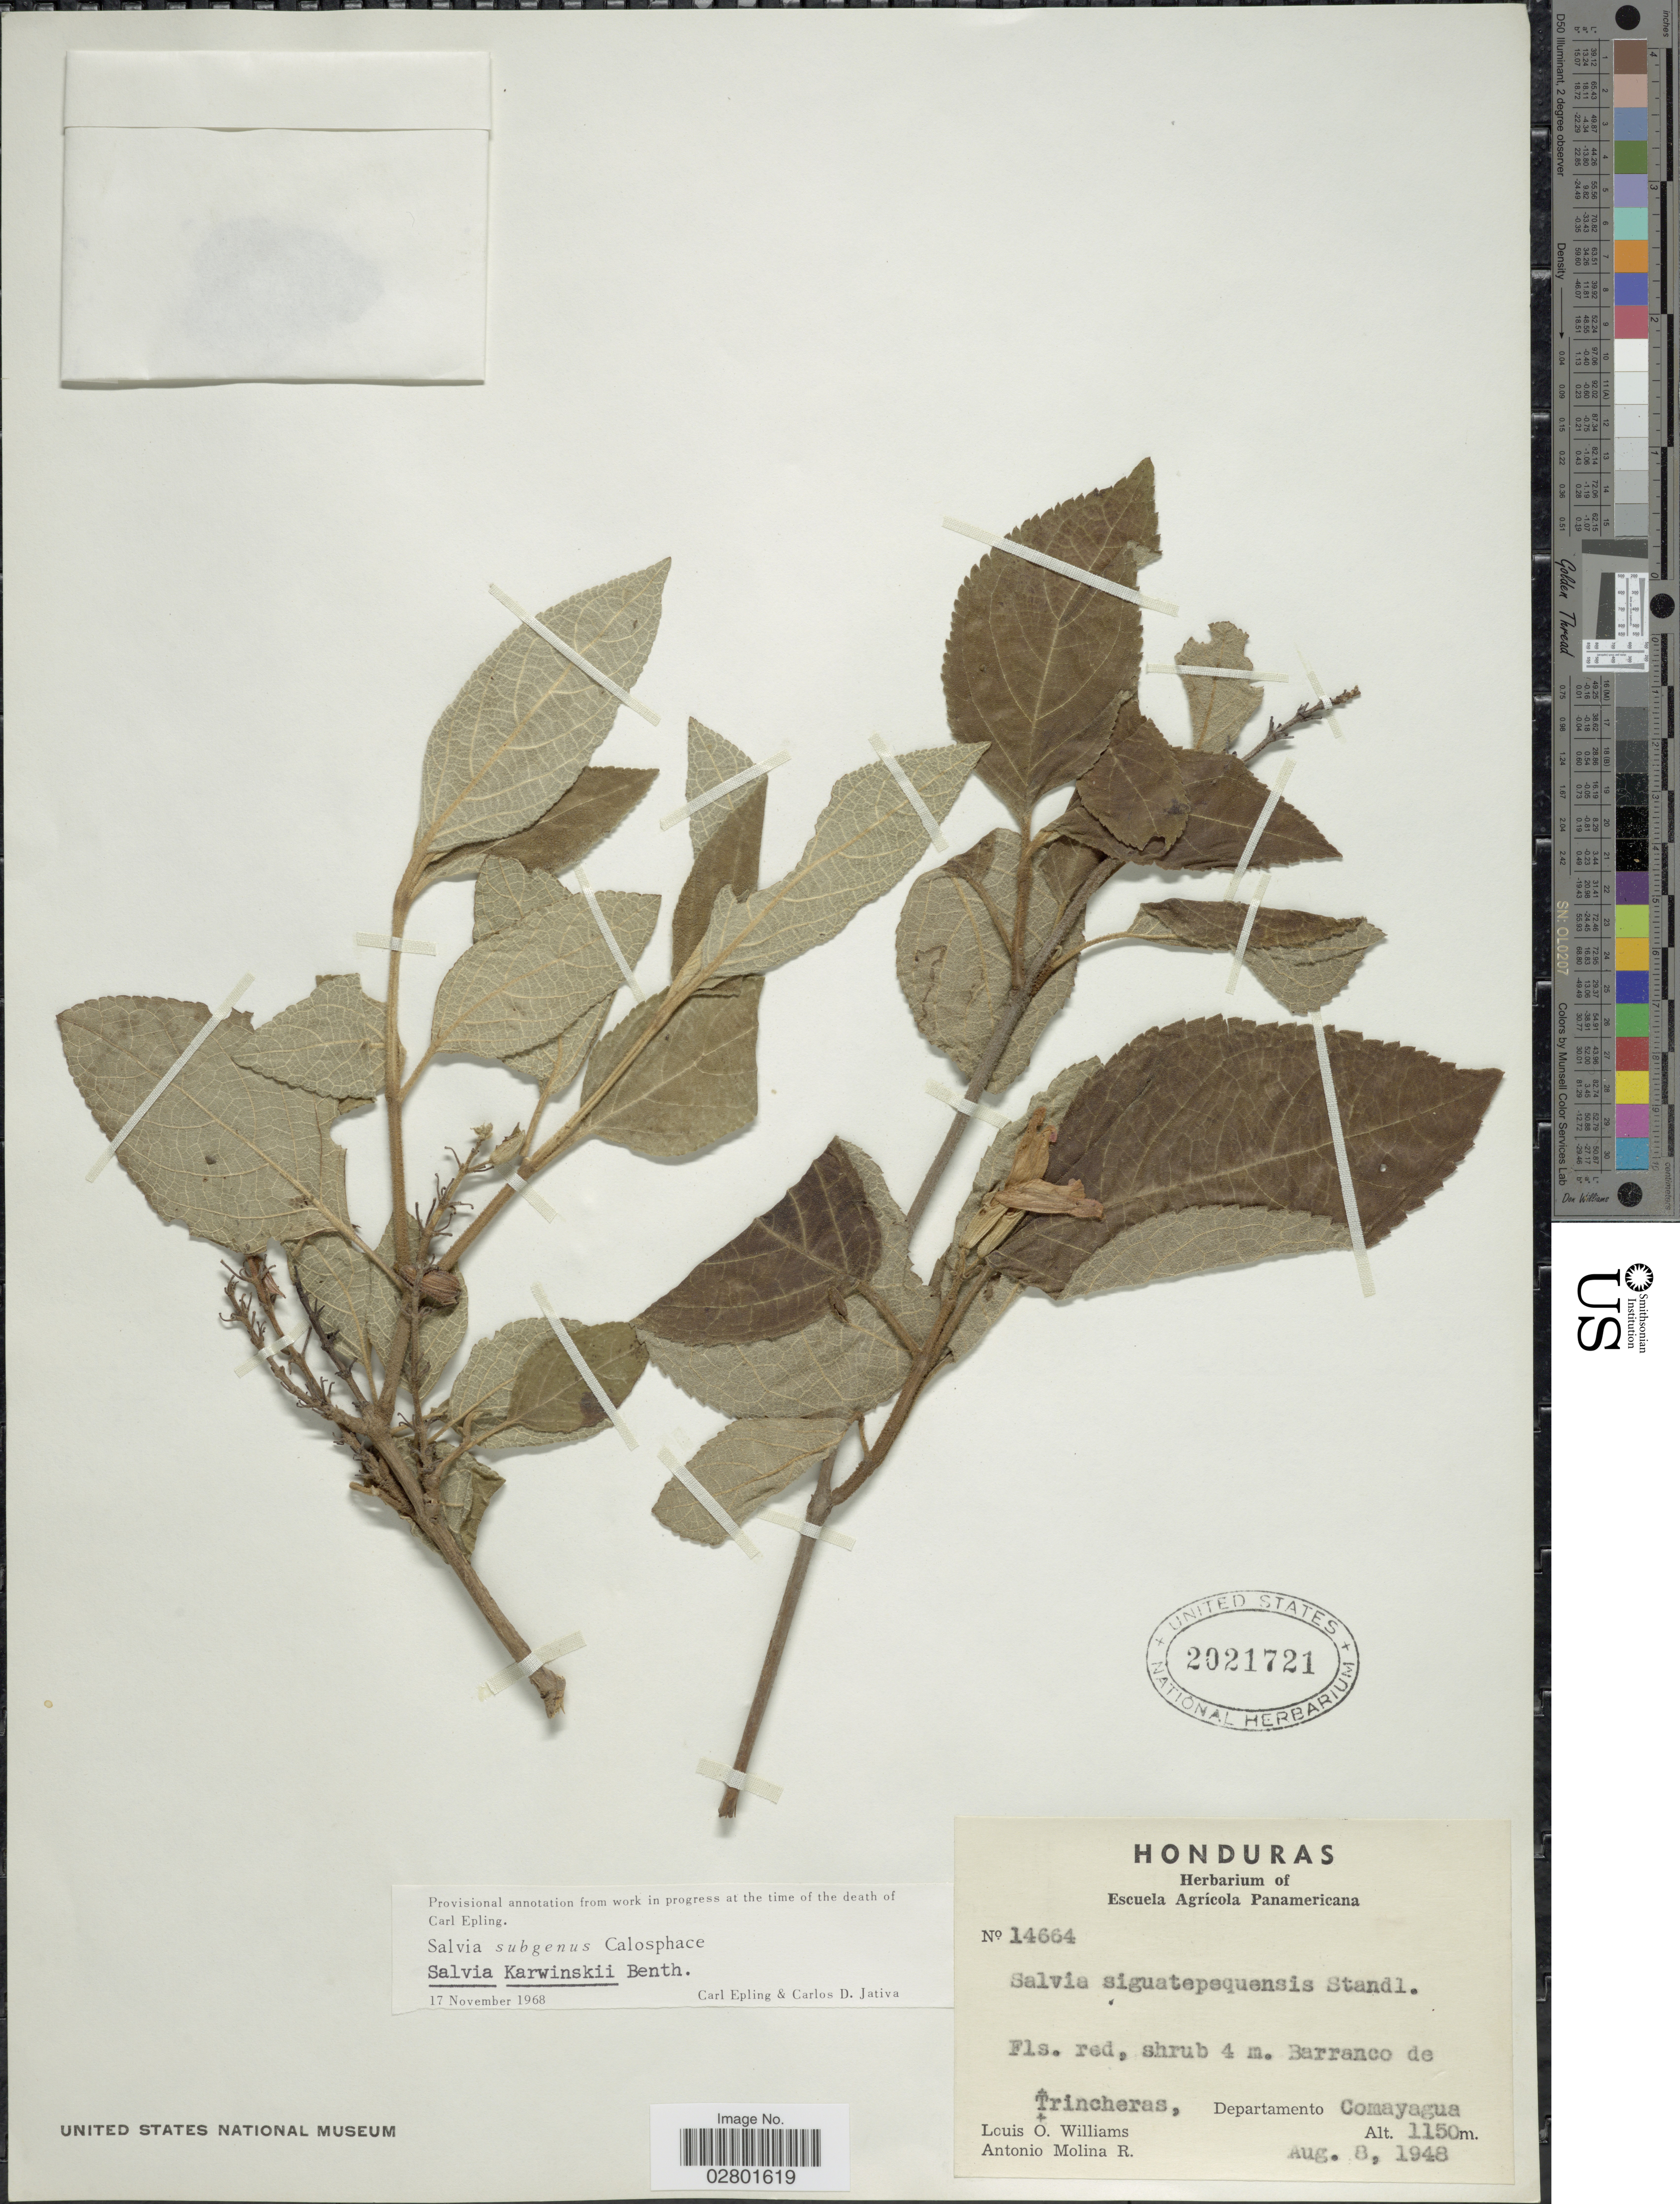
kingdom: Plantae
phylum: Tracheophyta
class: Magnoliopsida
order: Lamiales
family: Lamiaceae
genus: Salvia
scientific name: Salvia karwinskii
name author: Benth.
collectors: L. O. Williams & A. Molina R.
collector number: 14664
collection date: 1948-08-08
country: Honduras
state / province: Comayagua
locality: Barranco de Trincheras, Departamento Comayagua.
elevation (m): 1150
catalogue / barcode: US 2021721